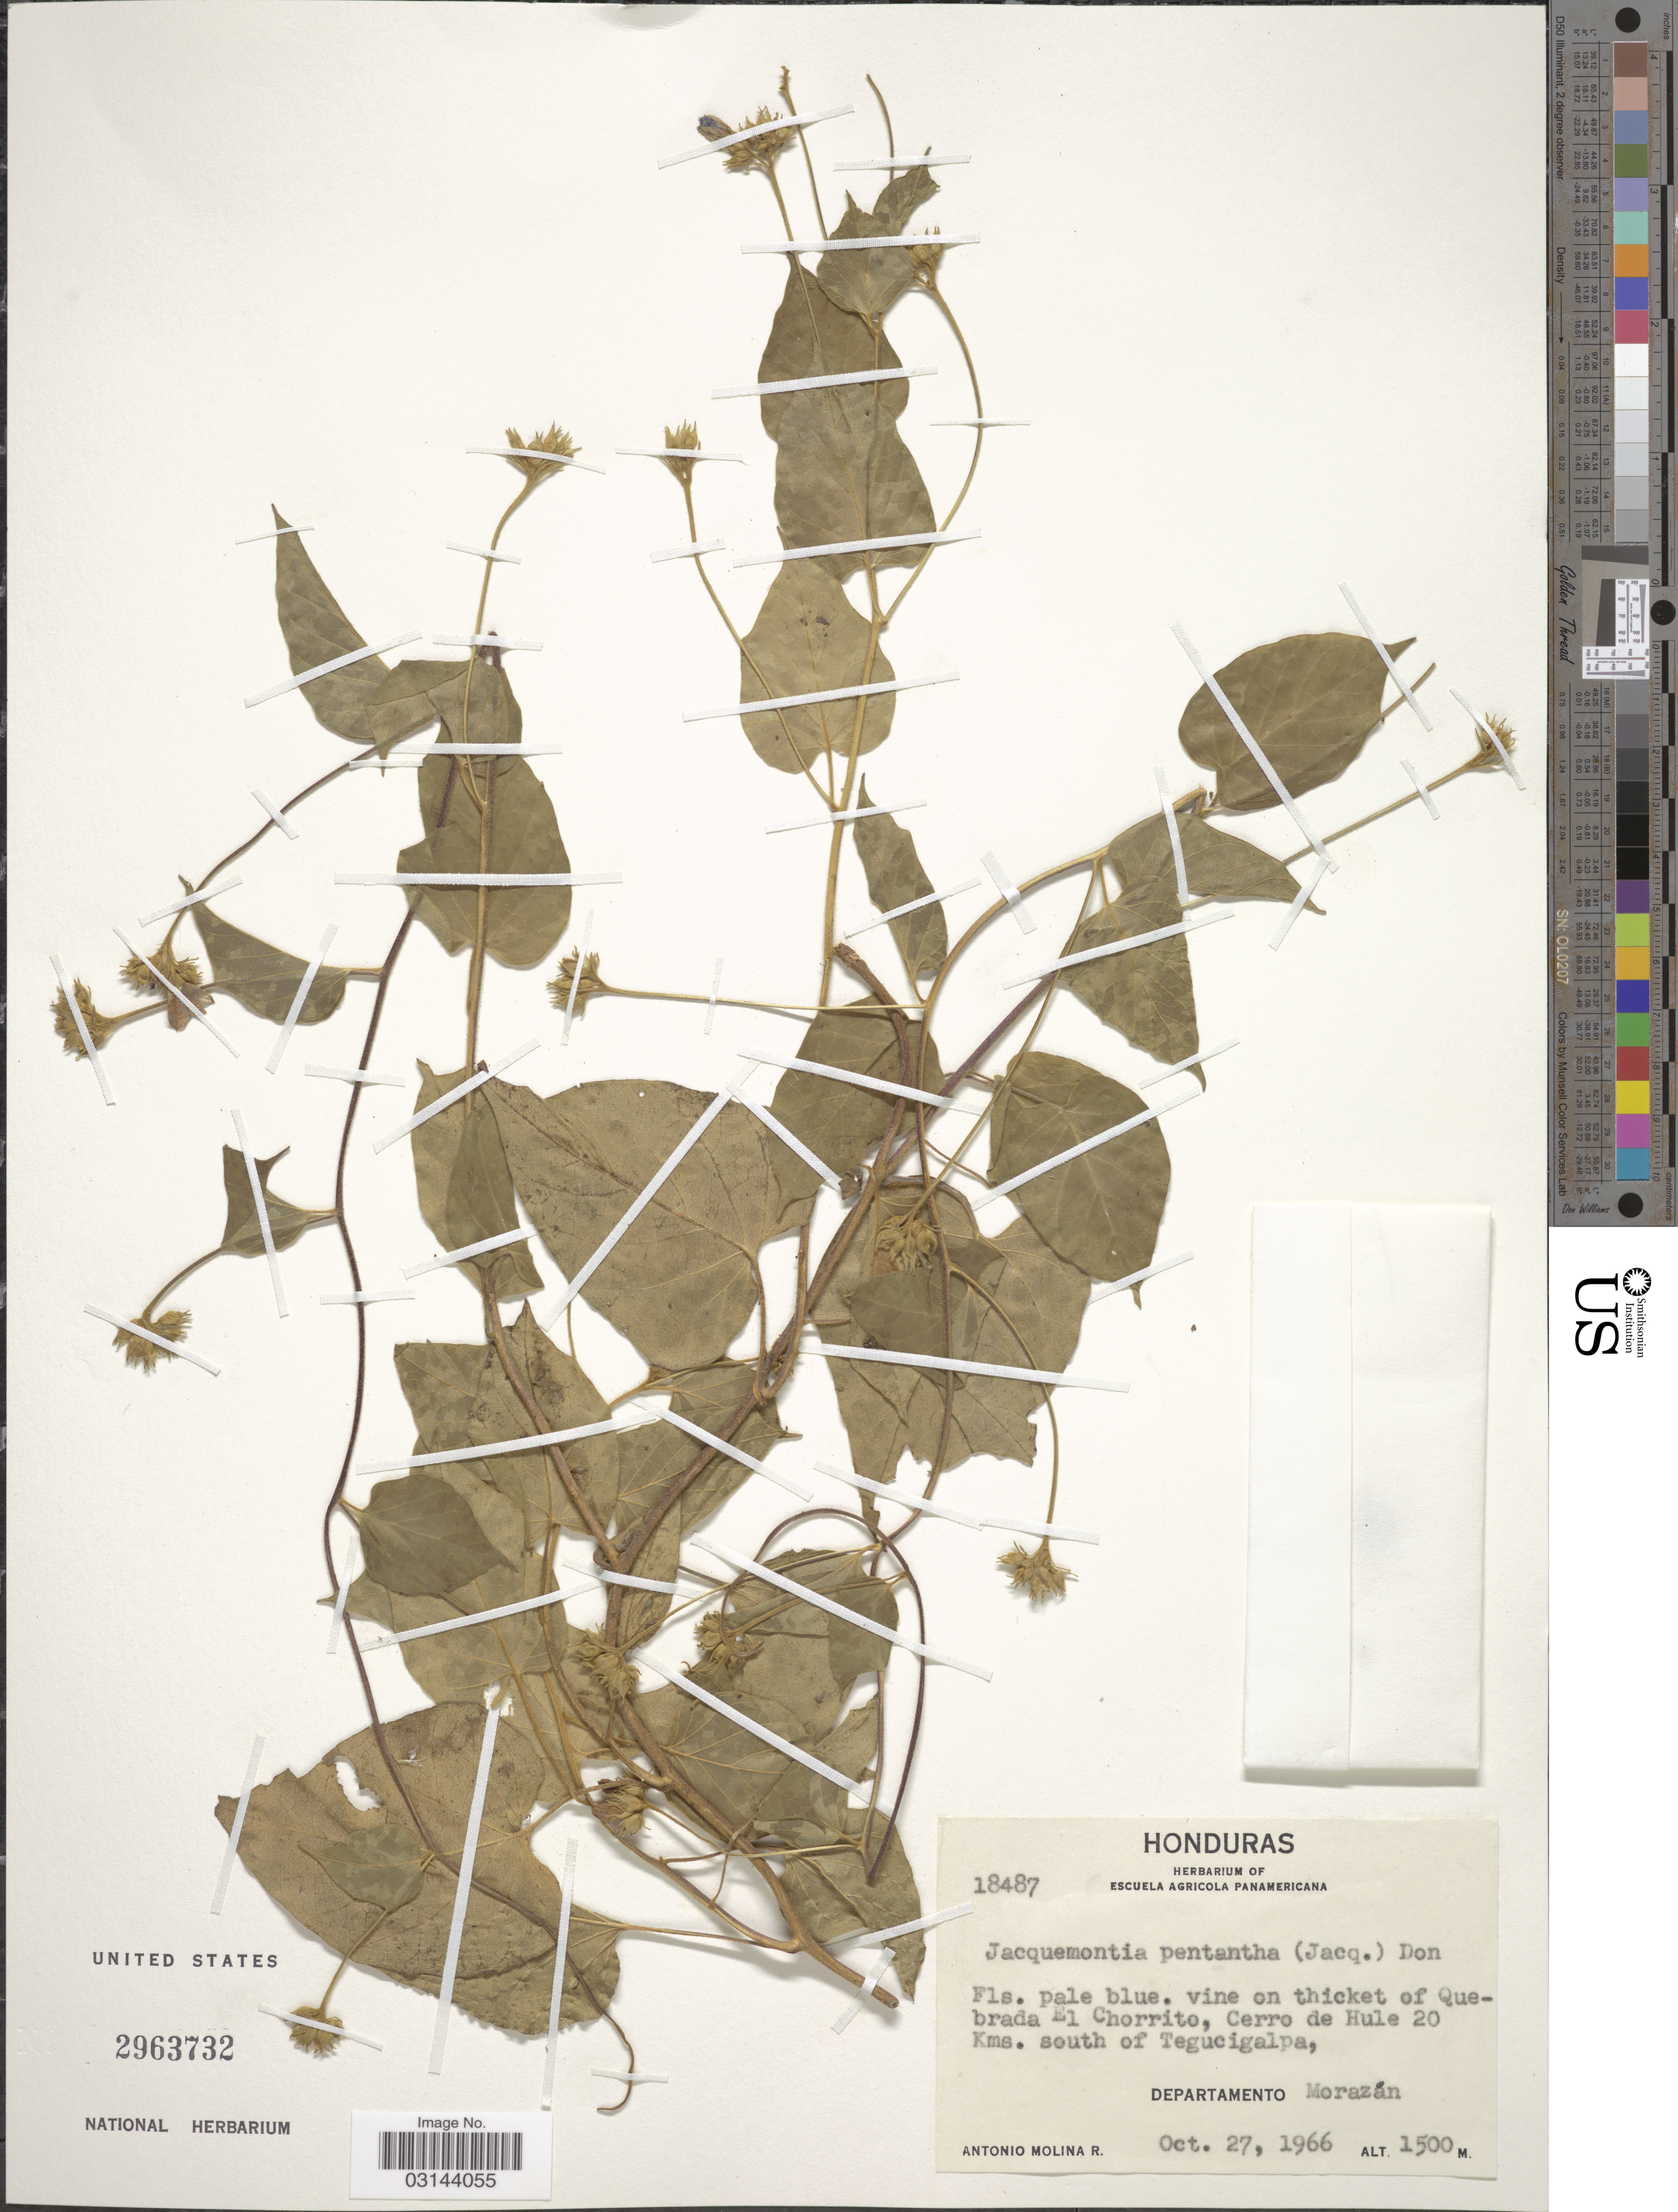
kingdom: Plantae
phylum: Tracheophyta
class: Magnoliopsida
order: Solanales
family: Convolvulaceae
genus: Jacquemontia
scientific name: Jacquemontia pentanthos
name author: (Jacq.) G. Don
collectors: A. Molina R.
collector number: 18487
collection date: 1966-10-27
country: Honduras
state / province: Fco. Morazán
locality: Vine on thicket of Quebrada El Chorrito, Cerro de Hule 20 Kms. south of Tegucigalpa, Departamento Morazán.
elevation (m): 1500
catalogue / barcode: US 2963732